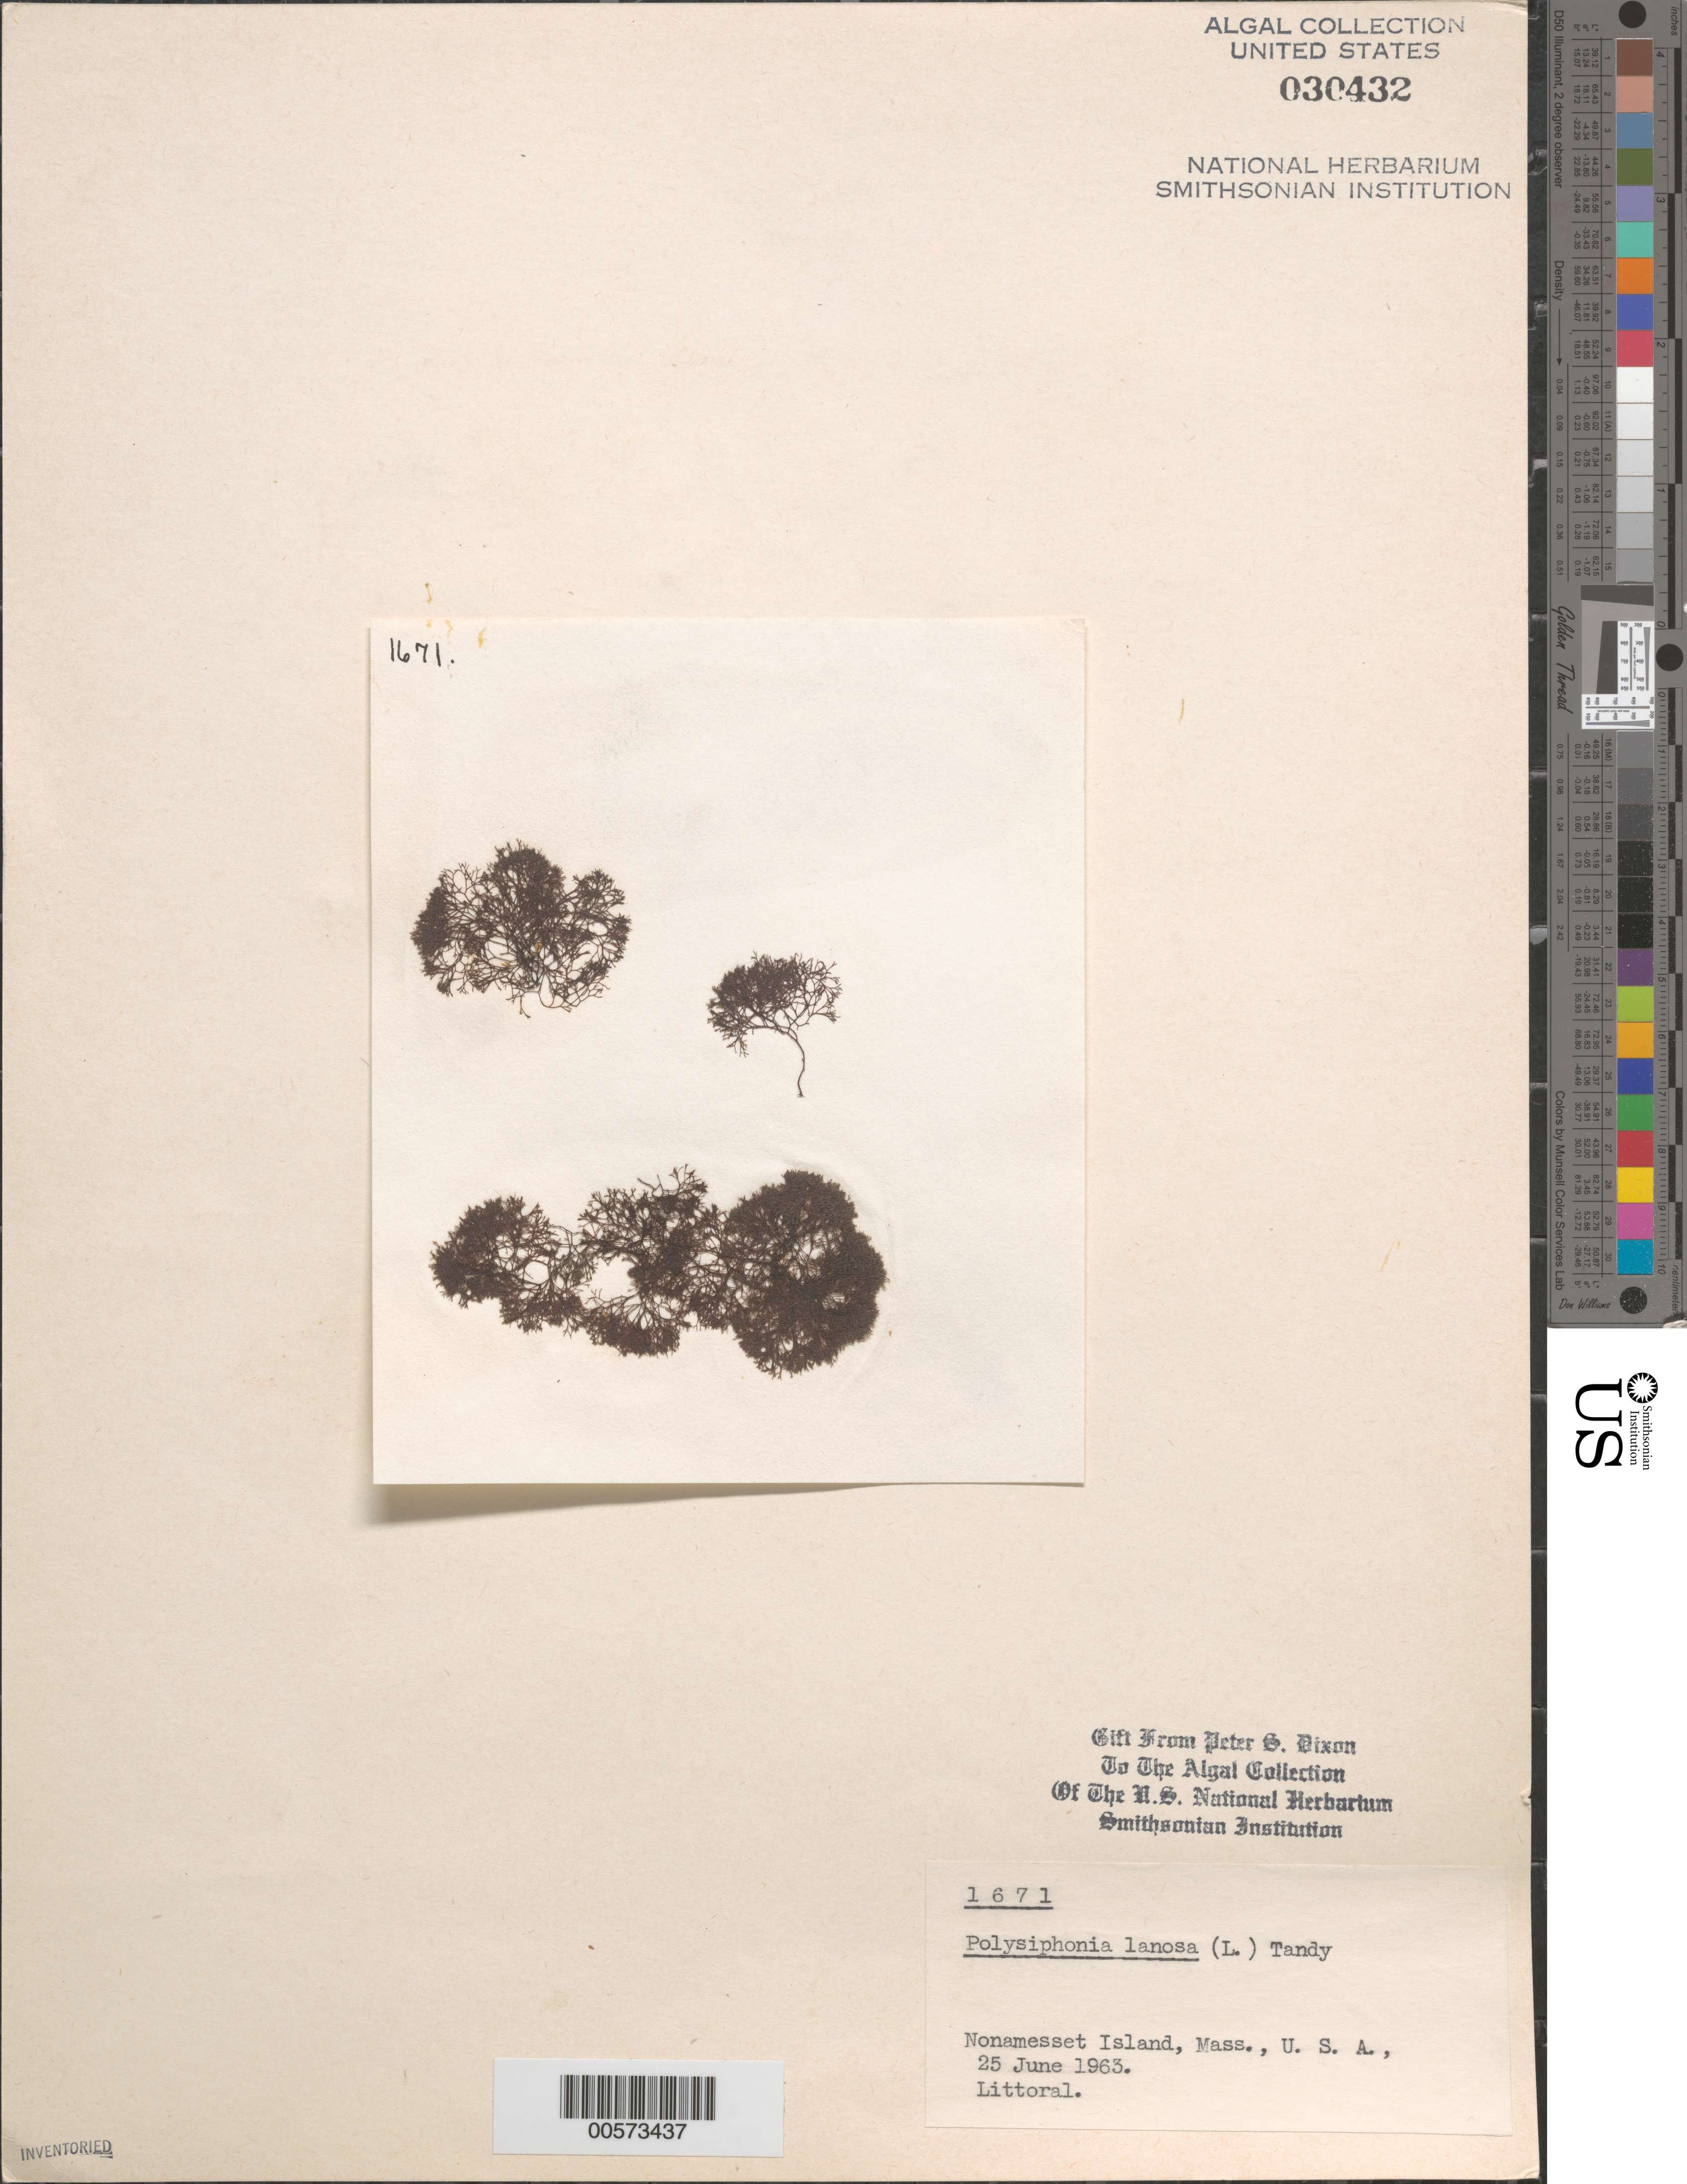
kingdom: Plantae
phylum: Rhodophyta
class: Florideophyceae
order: Ceramiales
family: Rhodomelaceae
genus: Vertebrata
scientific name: Vertebrata lanosa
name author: (L.) T.A. Chr.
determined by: Algae name updating Project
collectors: P. S. Dixon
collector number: PSD 1671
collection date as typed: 25 Jun 1963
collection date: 1963-06-25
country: United States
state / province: Massachusetts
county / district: Dukes County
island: Nonamesset Island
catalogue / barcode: US 30432